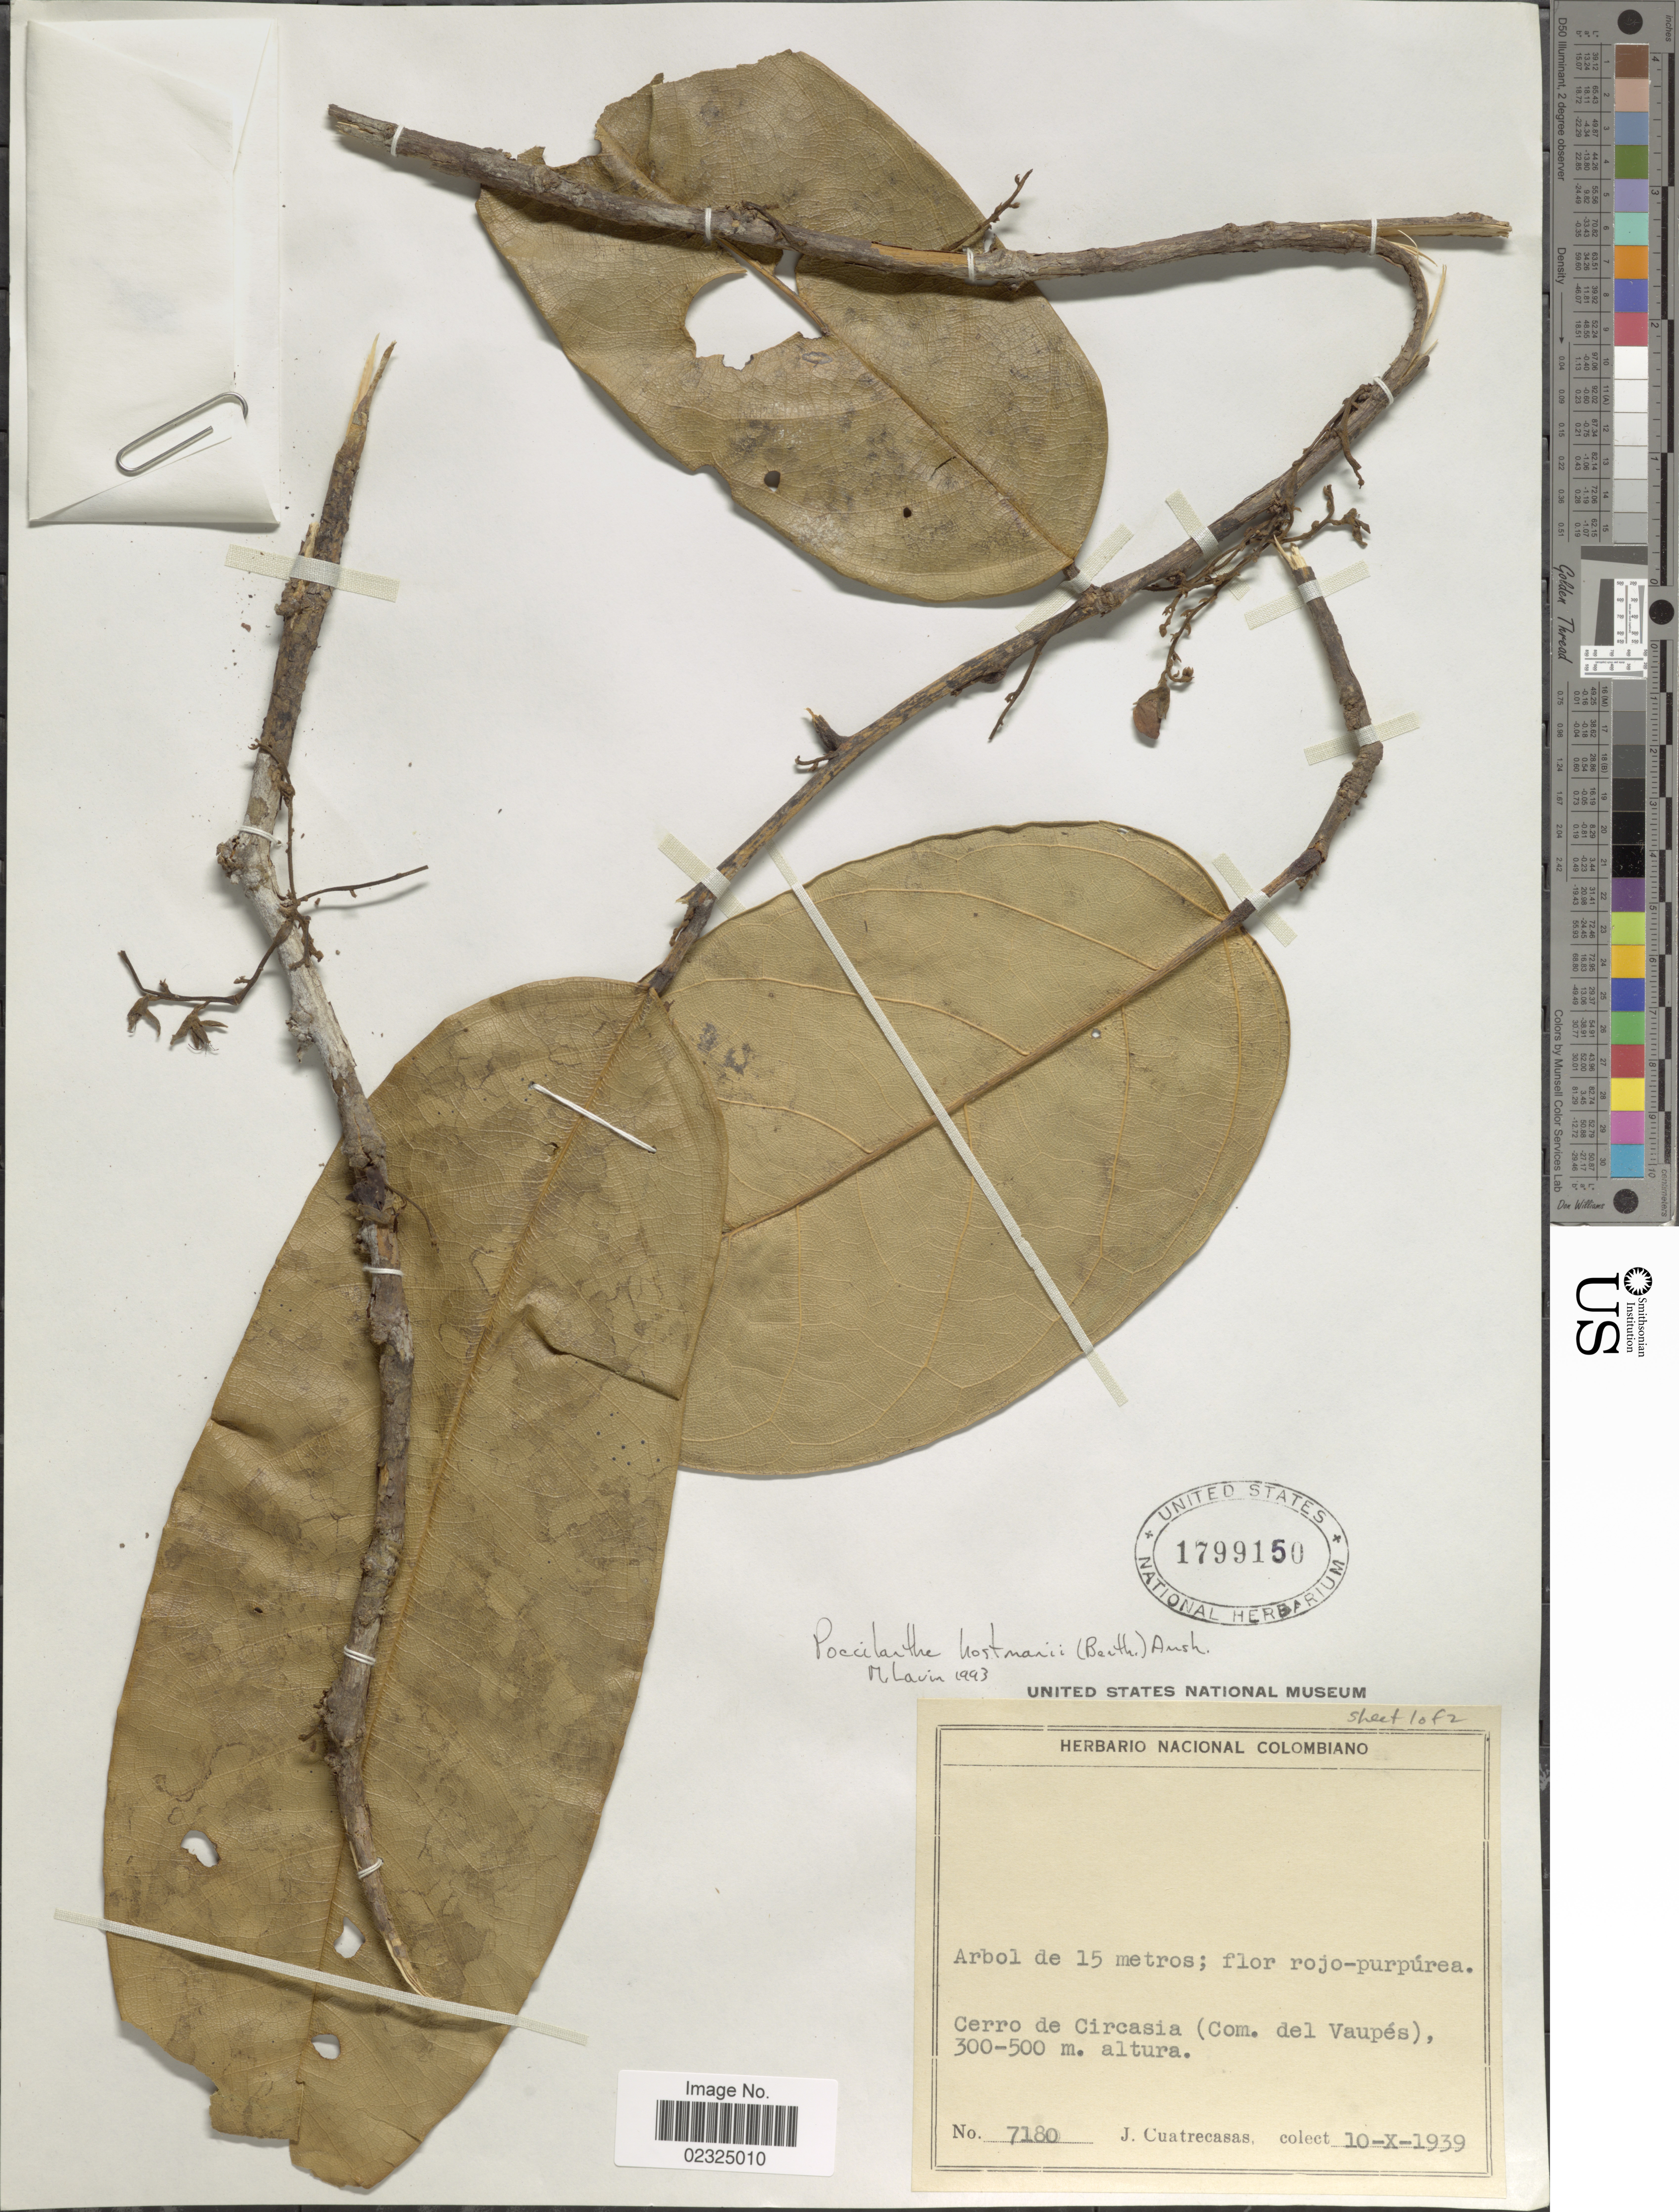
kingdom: Plantae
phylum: Tracheophyta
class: Magnoliopsida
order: Fabales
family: Fabaceae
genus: Limadendron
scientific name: Limadendron hostmannii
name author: (Benth.) Meireles & A.M.G. Azevedo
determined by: U.S. National Herbarium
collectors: J. Cuatrecasas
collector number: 7180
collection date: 1939-10-10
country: Colombia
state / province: Vaupés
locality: Cerro de Circasia (Com. del Vaupes).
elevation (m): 300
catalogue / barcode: US 1799150